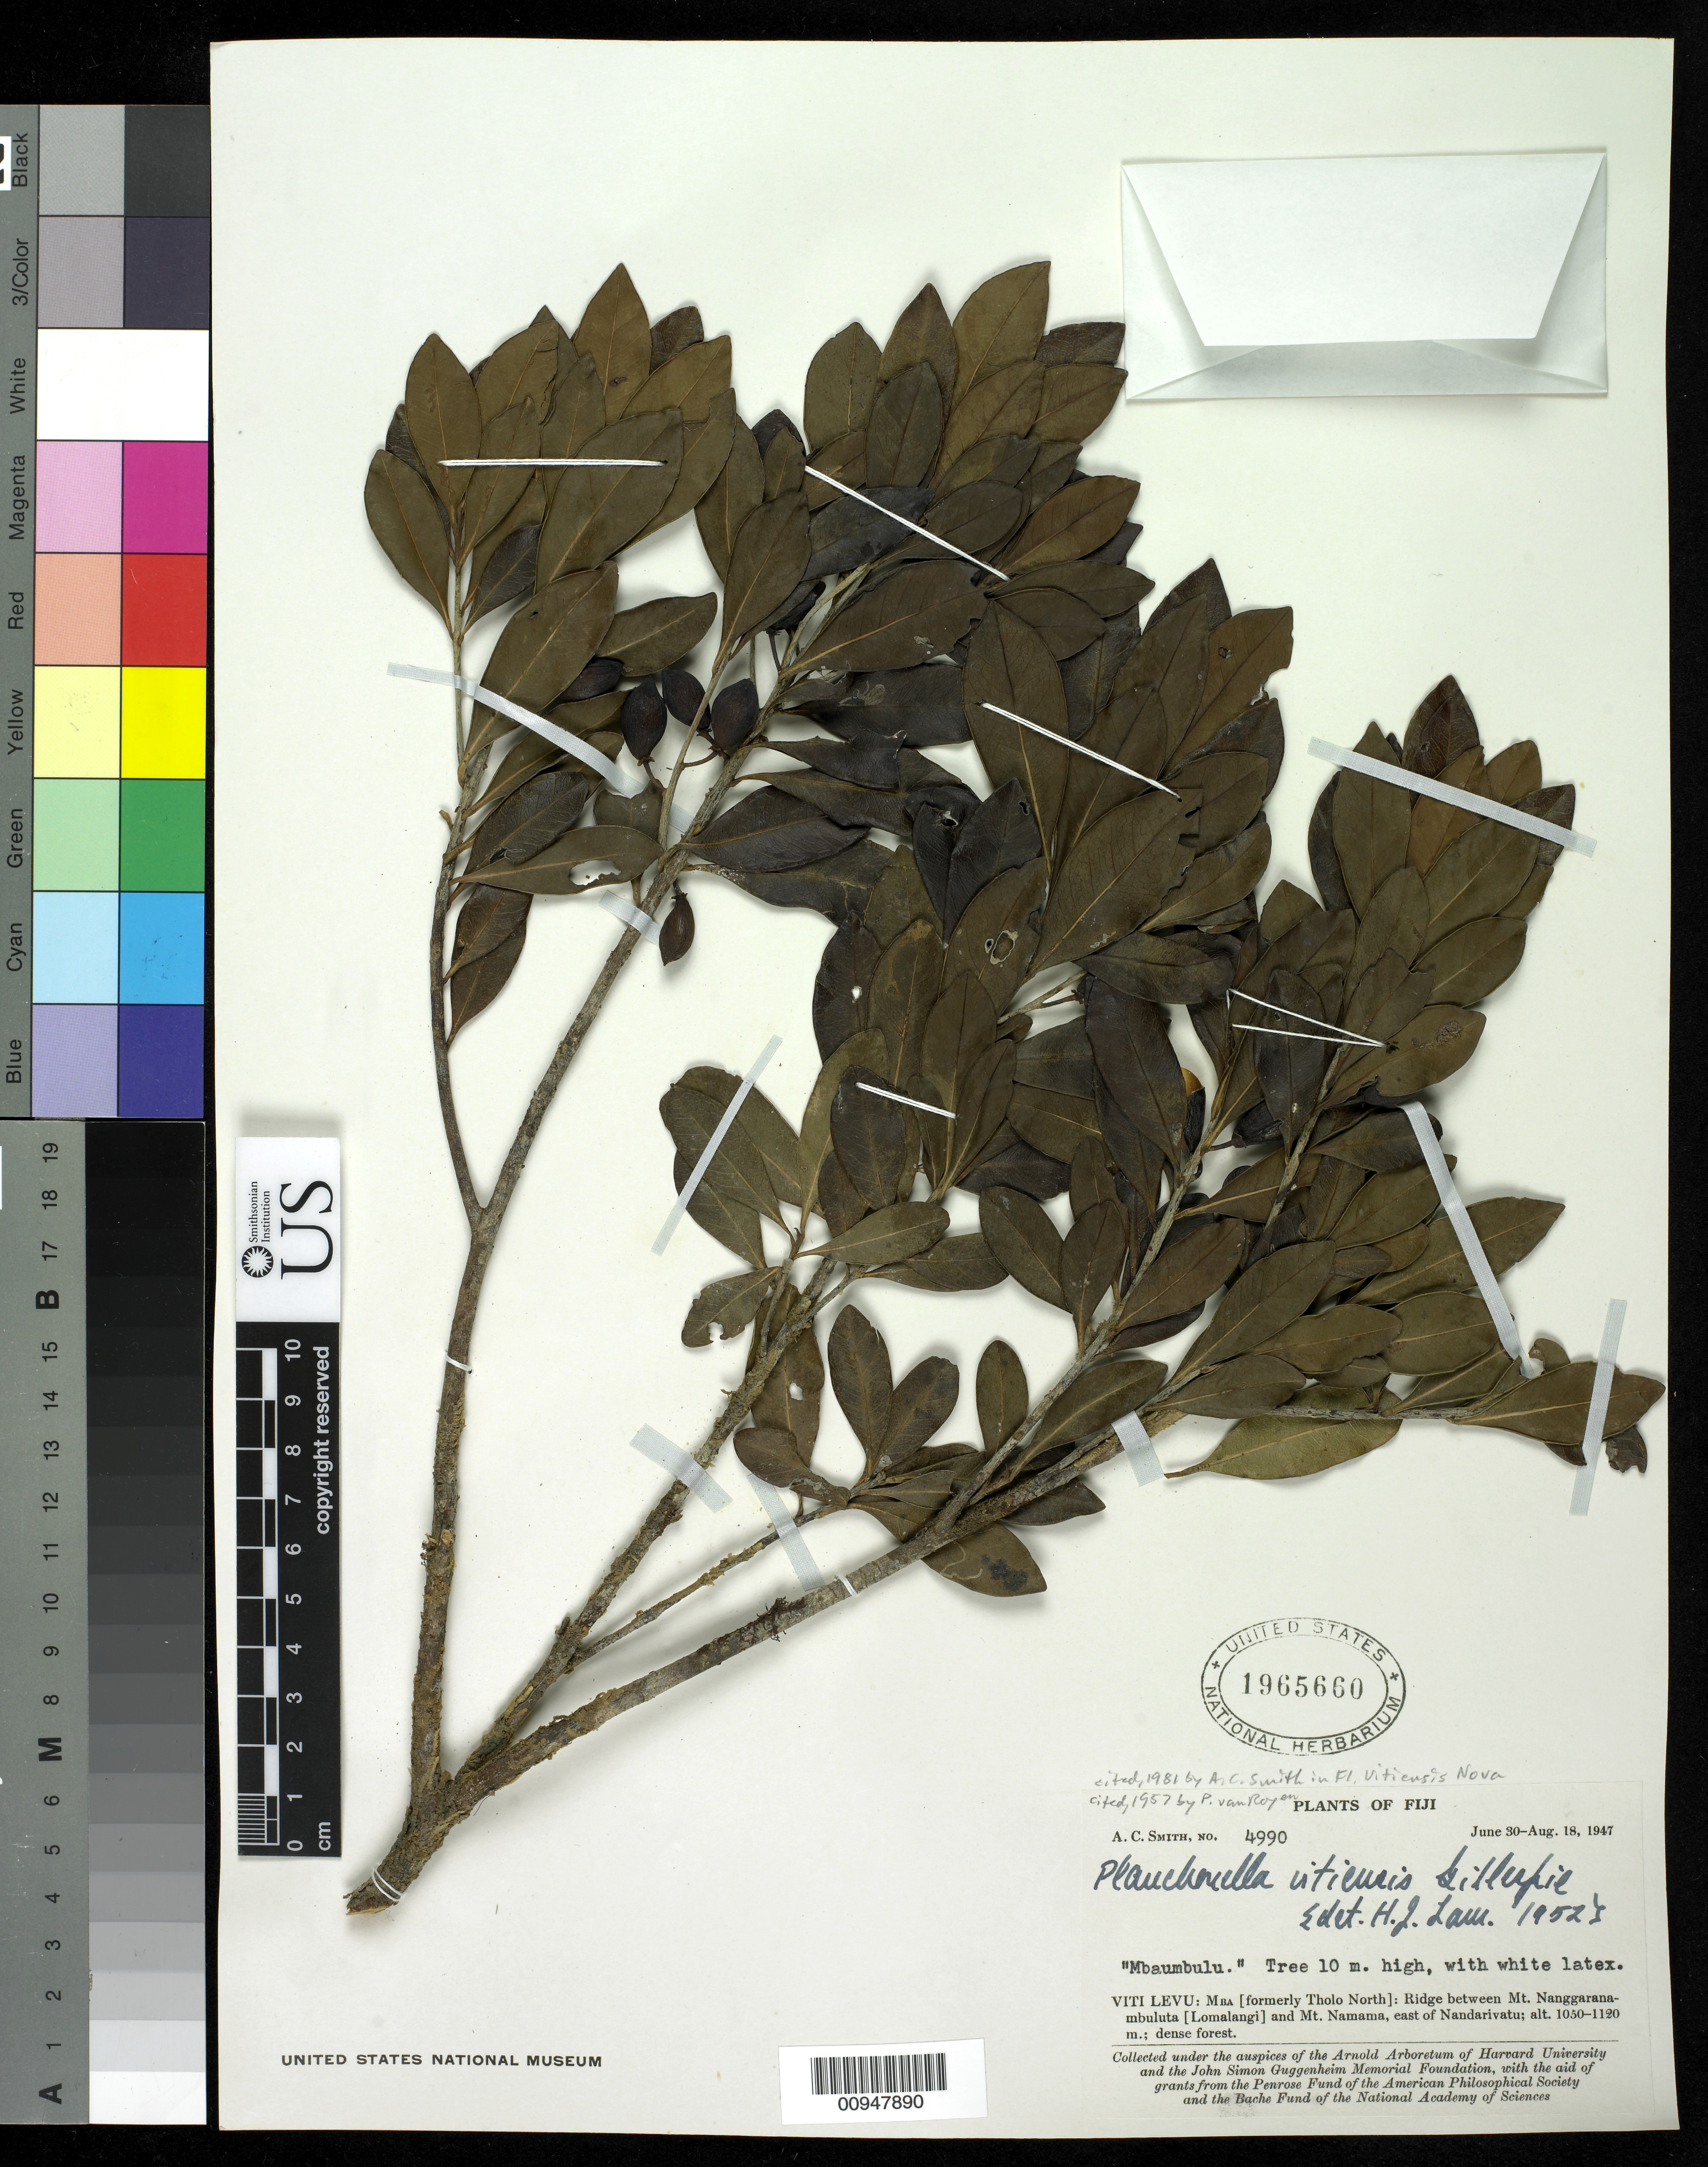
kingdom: Plantae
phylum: Tracheophyta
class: Magnoliopsida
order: Ericales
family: Sapotaceae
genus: Planchonella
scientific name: Planchonella vitiensis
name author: Gillespie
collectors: C. A. Smith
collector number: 4990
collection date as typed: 30 May 1947 to 18 Aug 1947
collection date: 1947-05-30/1947-08-18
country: Fiji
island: Viti Levu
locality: Mba (formerly Tholo North) Ridge between Mt. Nanggarana-mbuluta (Lomalangi) & Mt. Namania, E. of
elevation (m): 1050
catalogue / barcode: US 1965660